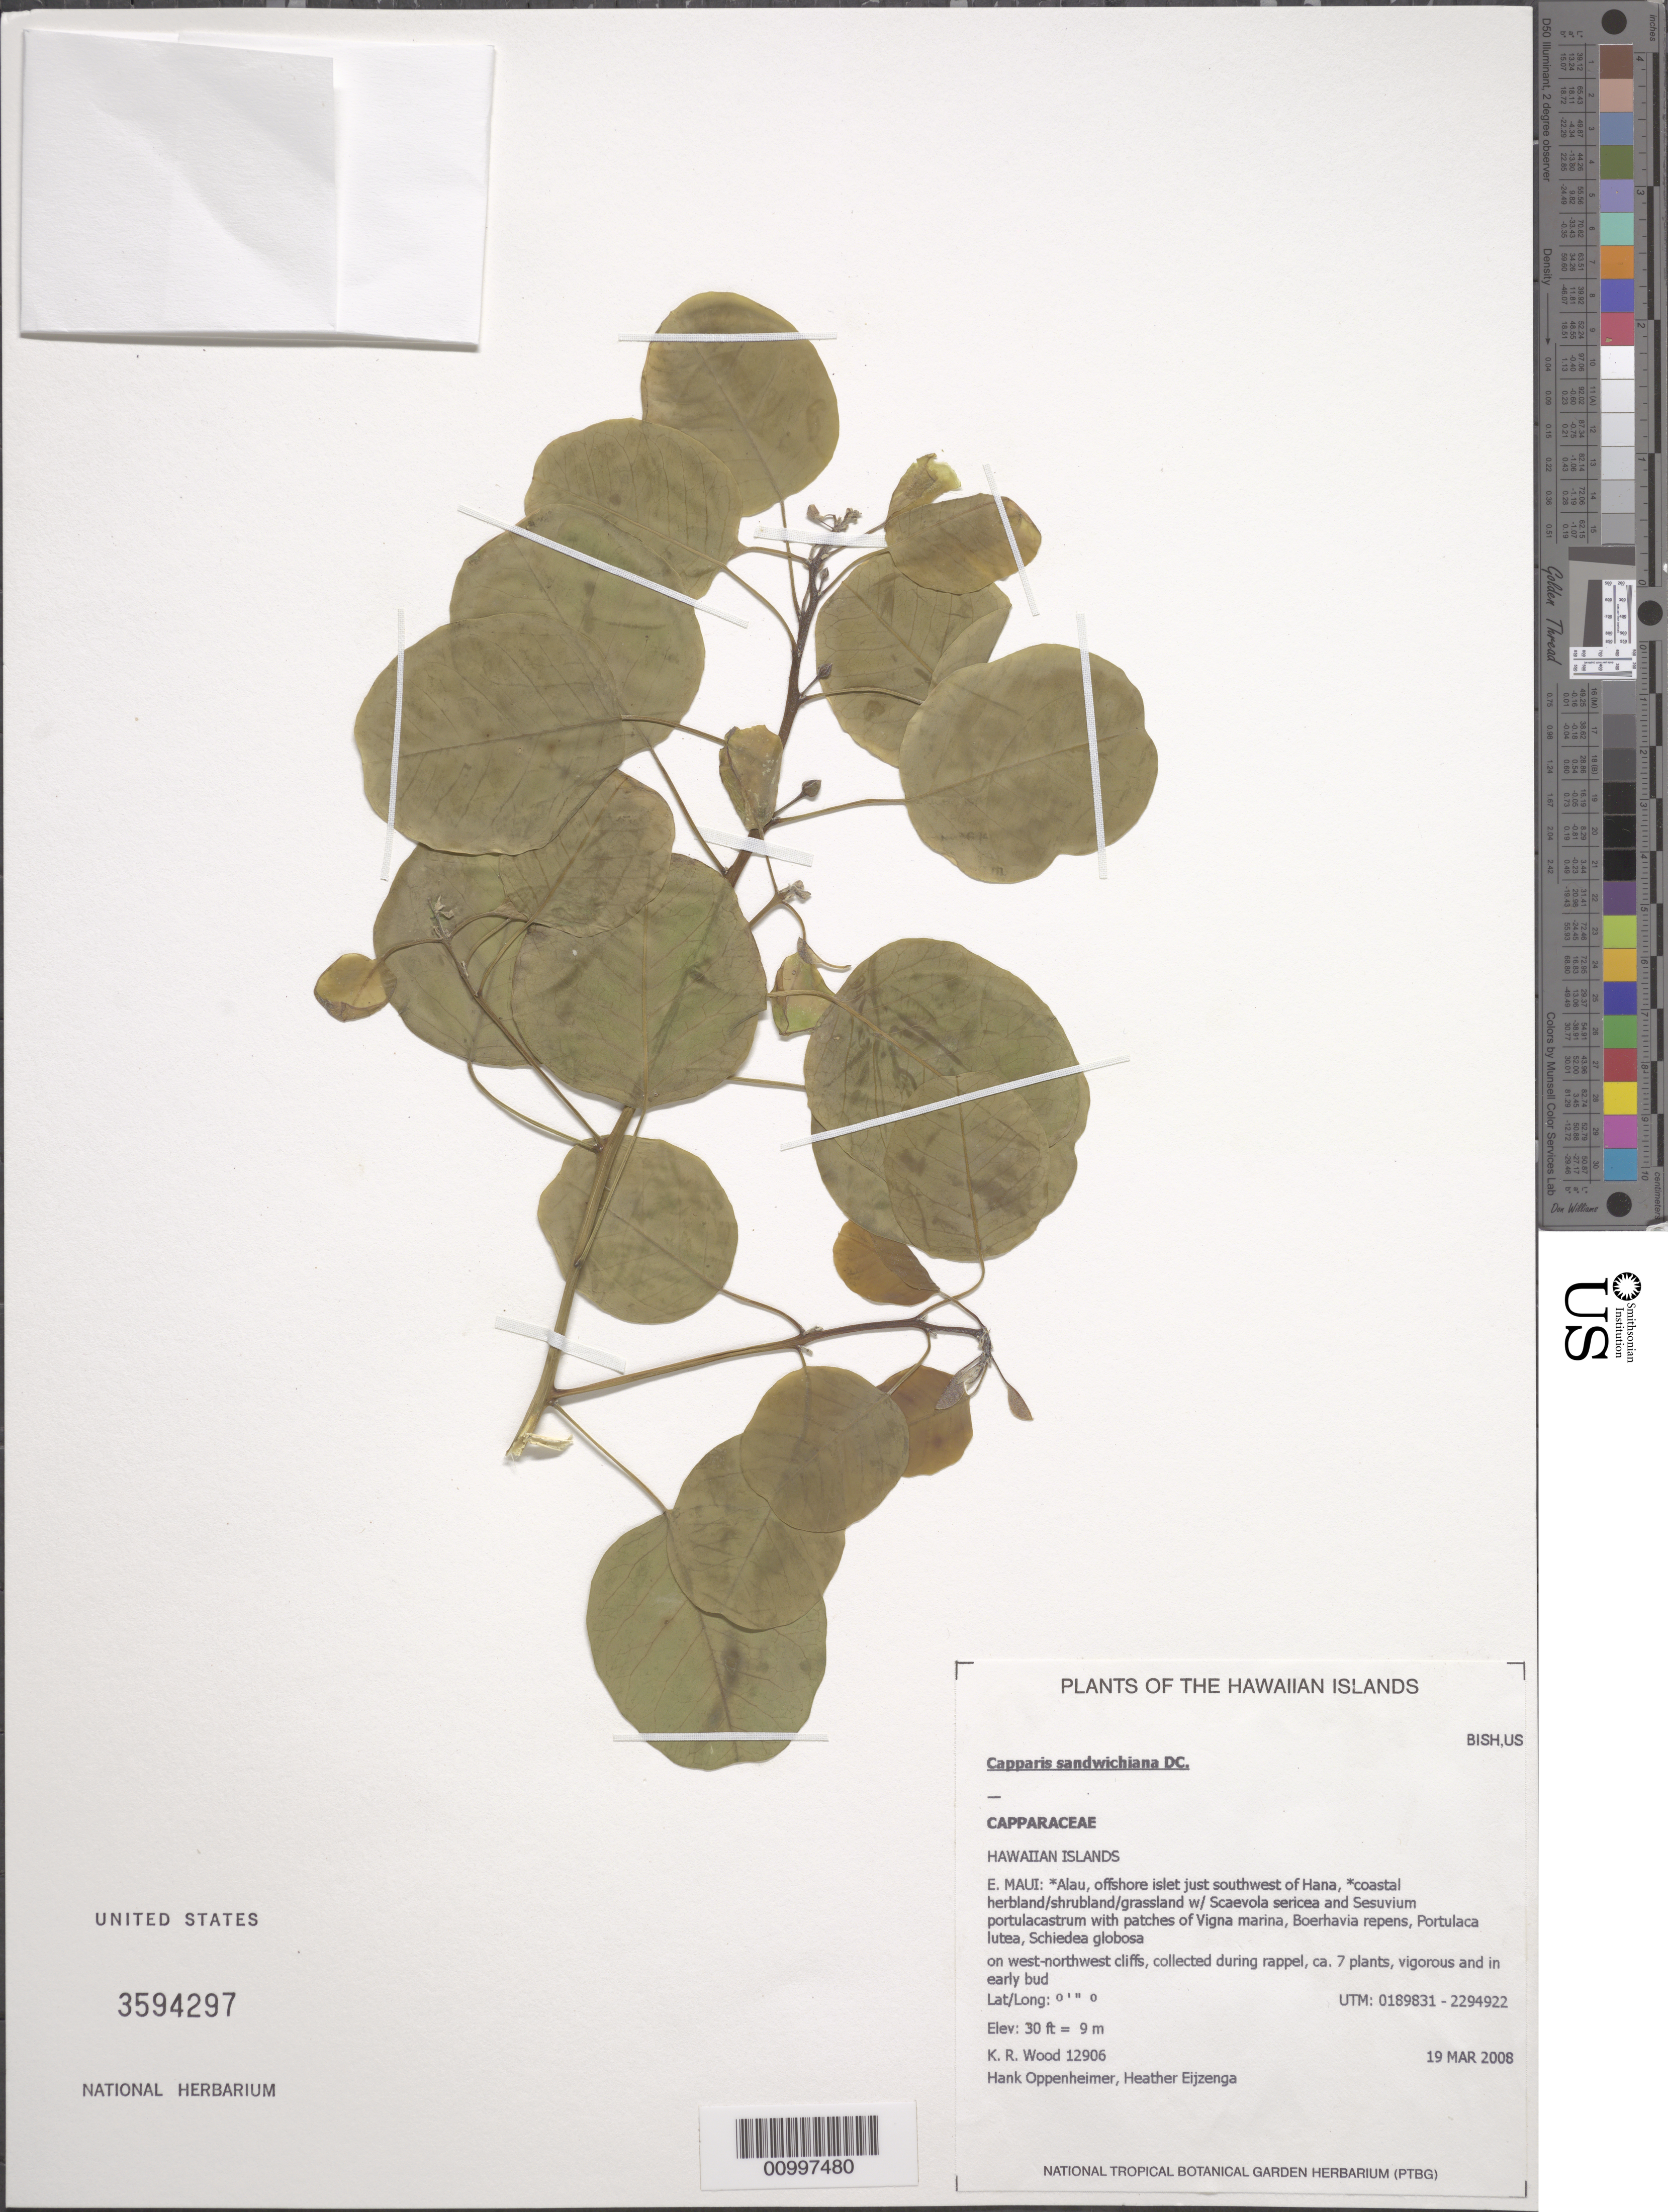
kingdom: Plantae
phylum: Tracheophyta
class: Magnoliopsida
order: Brassicales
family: Capparaceae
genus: Capparis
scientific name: Capparis sandwichiana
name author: DC.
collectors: K. R. Wood, H. Oppenheimer & Eijenzga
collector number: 12906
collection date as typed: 19 May 2008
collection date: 2008-05-19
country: United States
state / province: Hawaii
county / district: Maui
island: Maui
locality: E. Maui, Alau, offshore jet islet just SW of Hana.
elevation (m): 9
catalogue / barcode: US 3594297